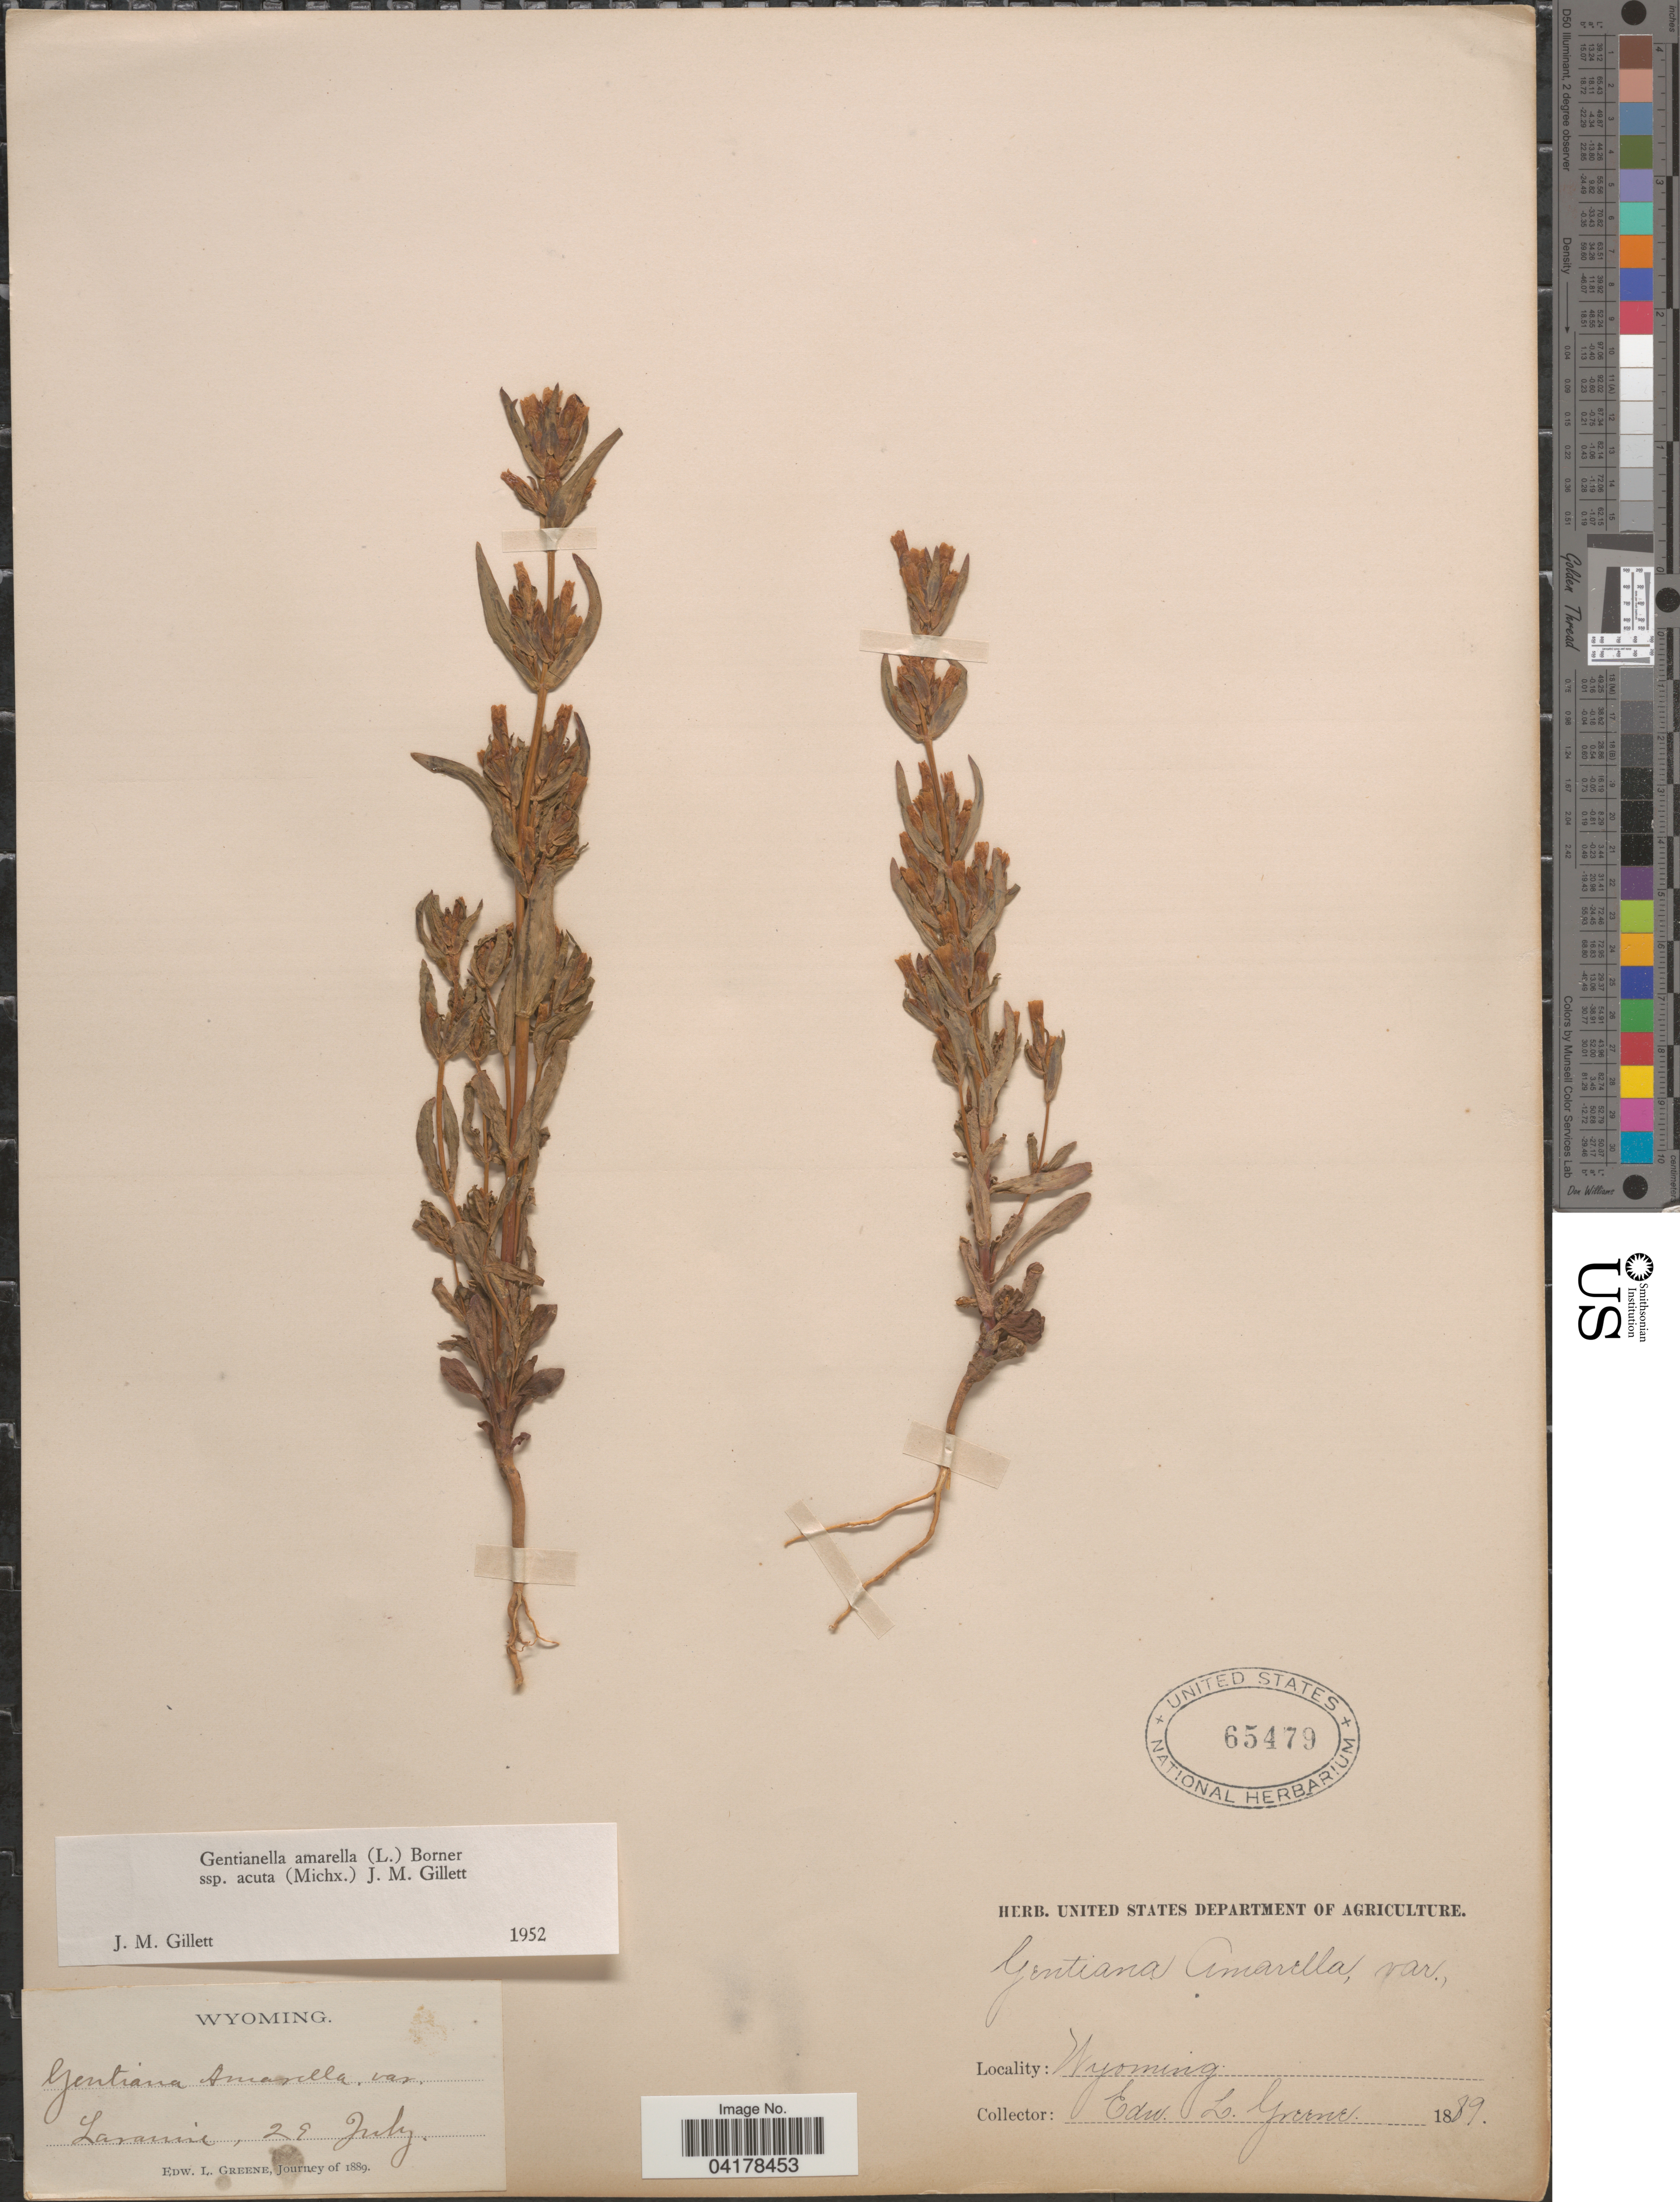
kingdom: Plantae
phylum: Tracheophyta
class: Magnoliopsida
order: Gentianales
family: Gentianaceae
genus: Gentianella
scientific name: Gentianella amarella subsp. acuta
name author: (Michx.) J.M. Gillett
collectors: E. L. Greene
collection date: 1889-07-29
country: United States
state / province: Wyoming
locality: Laramie. Journey of 1889.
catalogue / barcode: US 65479